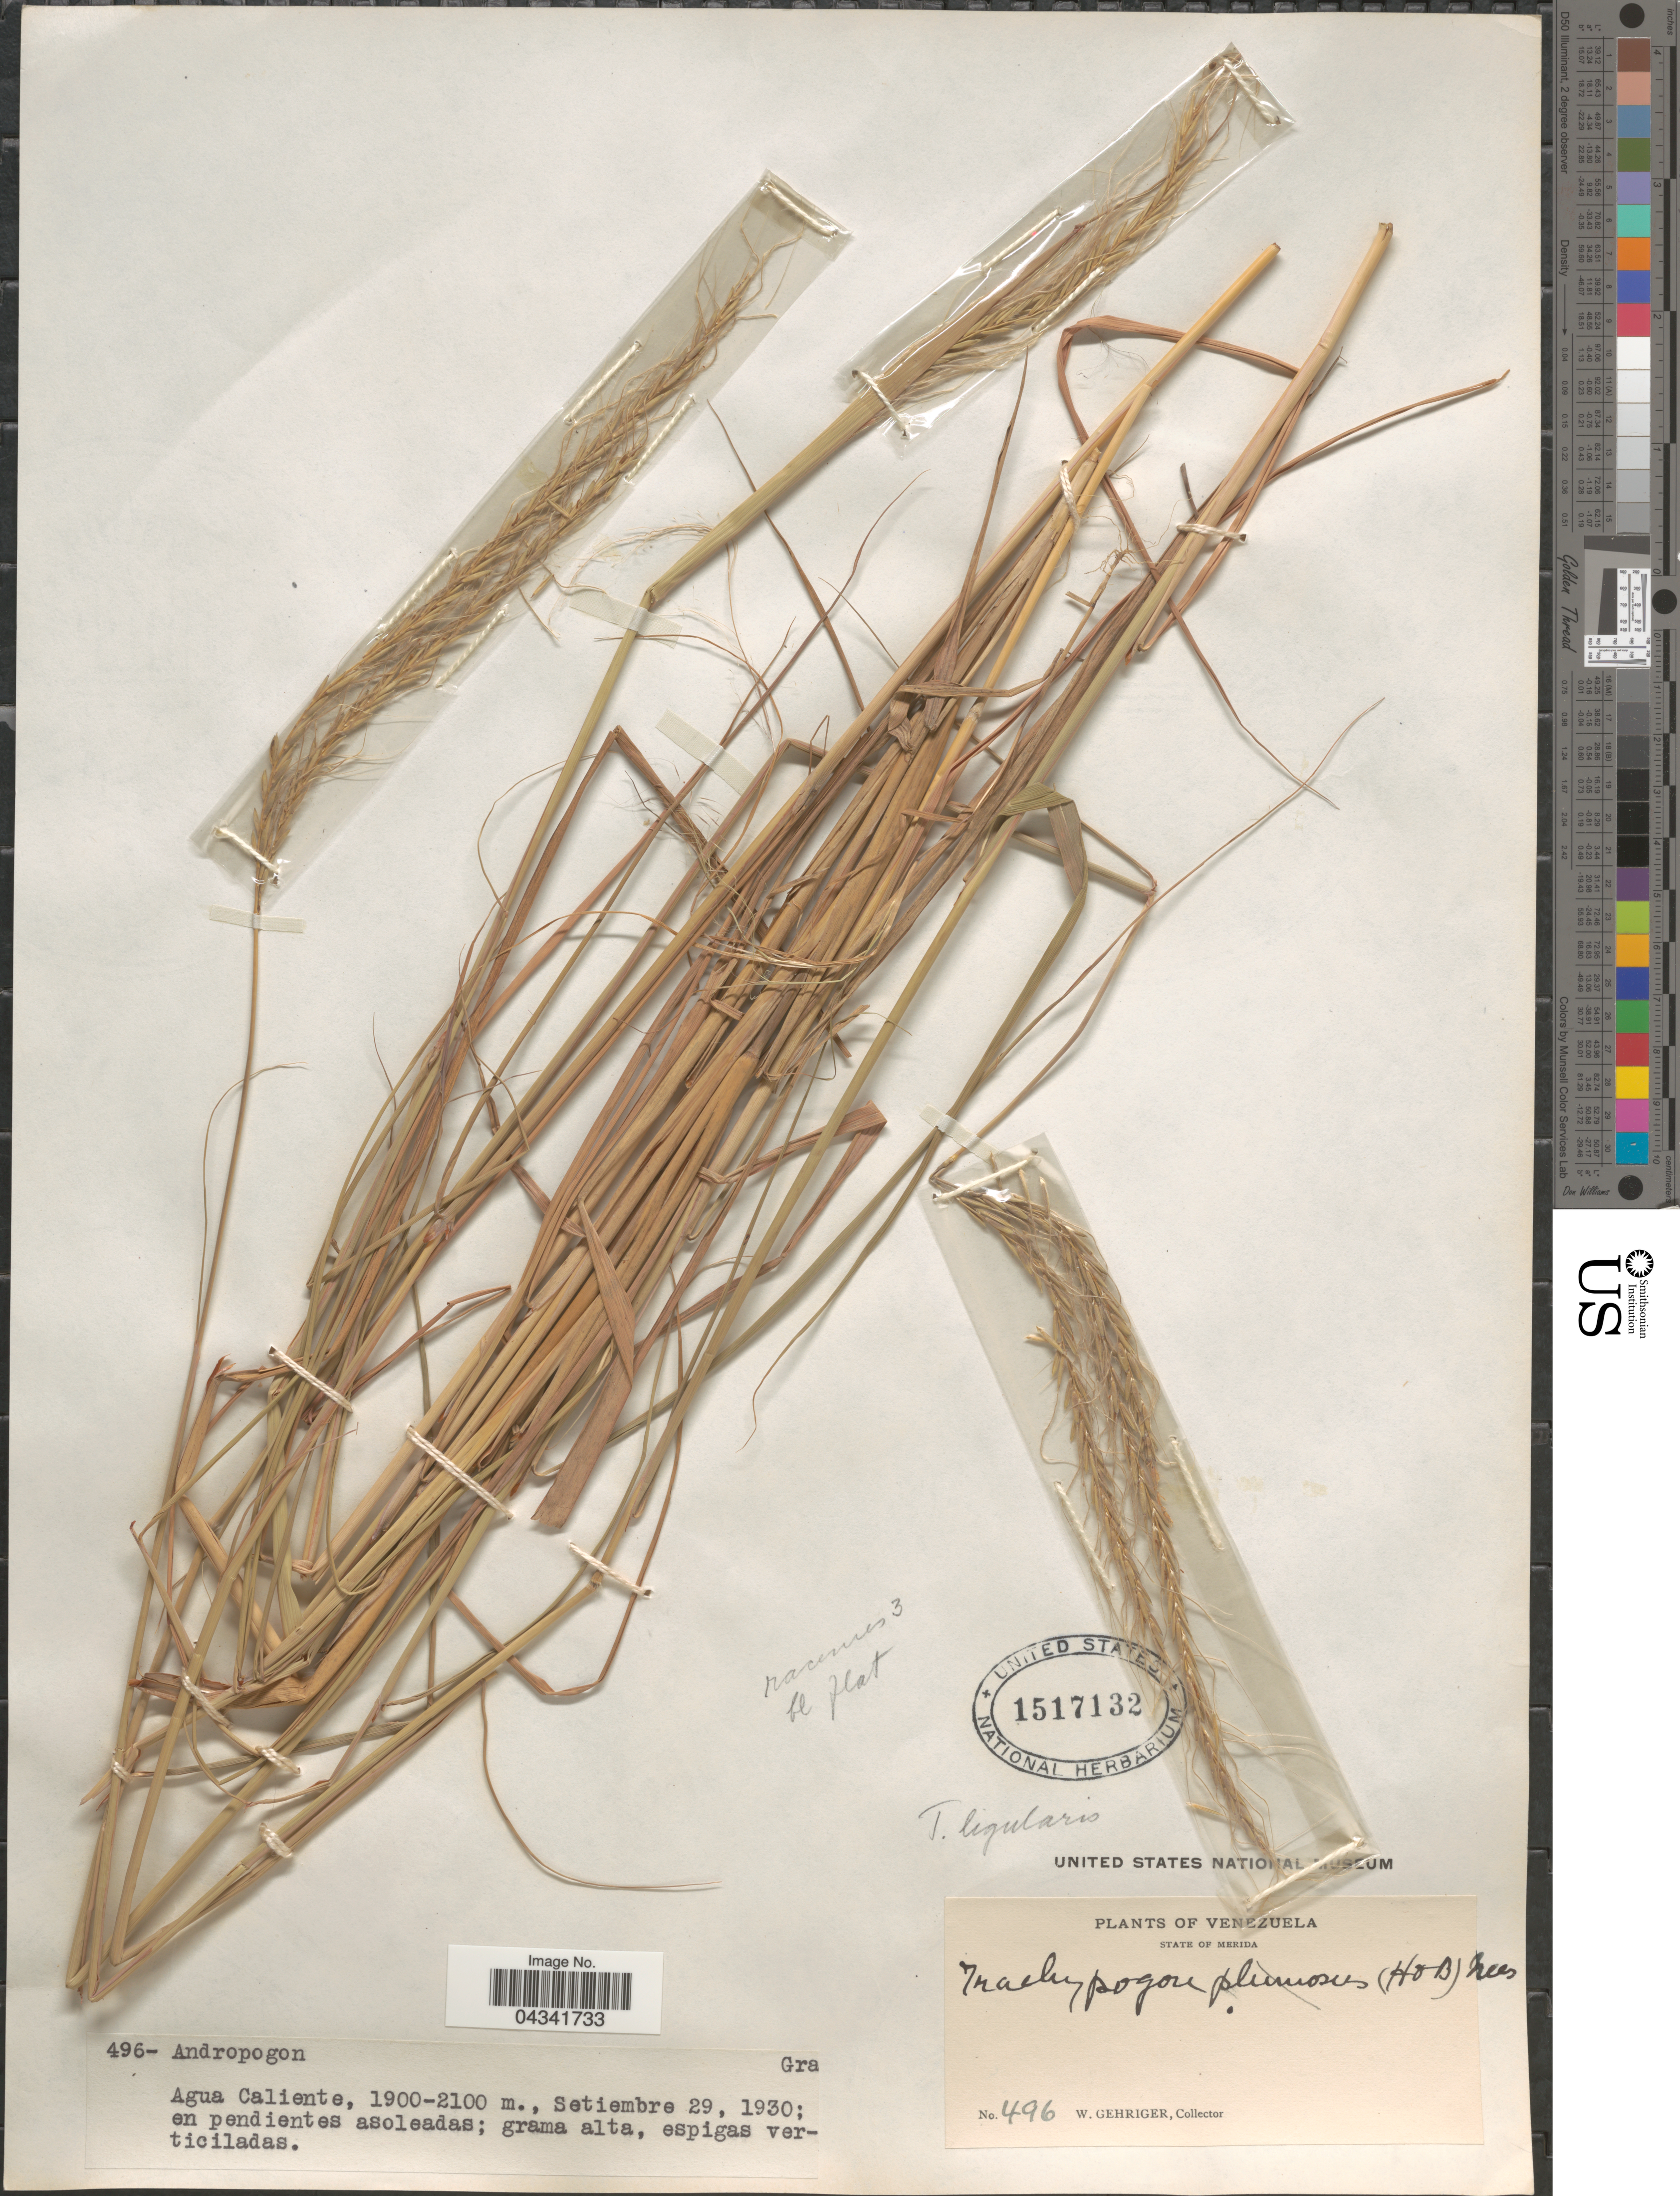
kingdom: Plantae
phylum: Tracheophyta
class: Liliopsida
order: Poales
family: Poaceae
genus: Trachypogon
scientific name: Trachypogon spicatus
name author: (L. f.) Kuntze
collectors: W. Gehriger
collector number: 496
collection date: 1930-09-29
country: Venezuela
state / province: Merida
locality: Agua Caliente.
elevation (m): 1900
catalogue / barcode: US 1517132